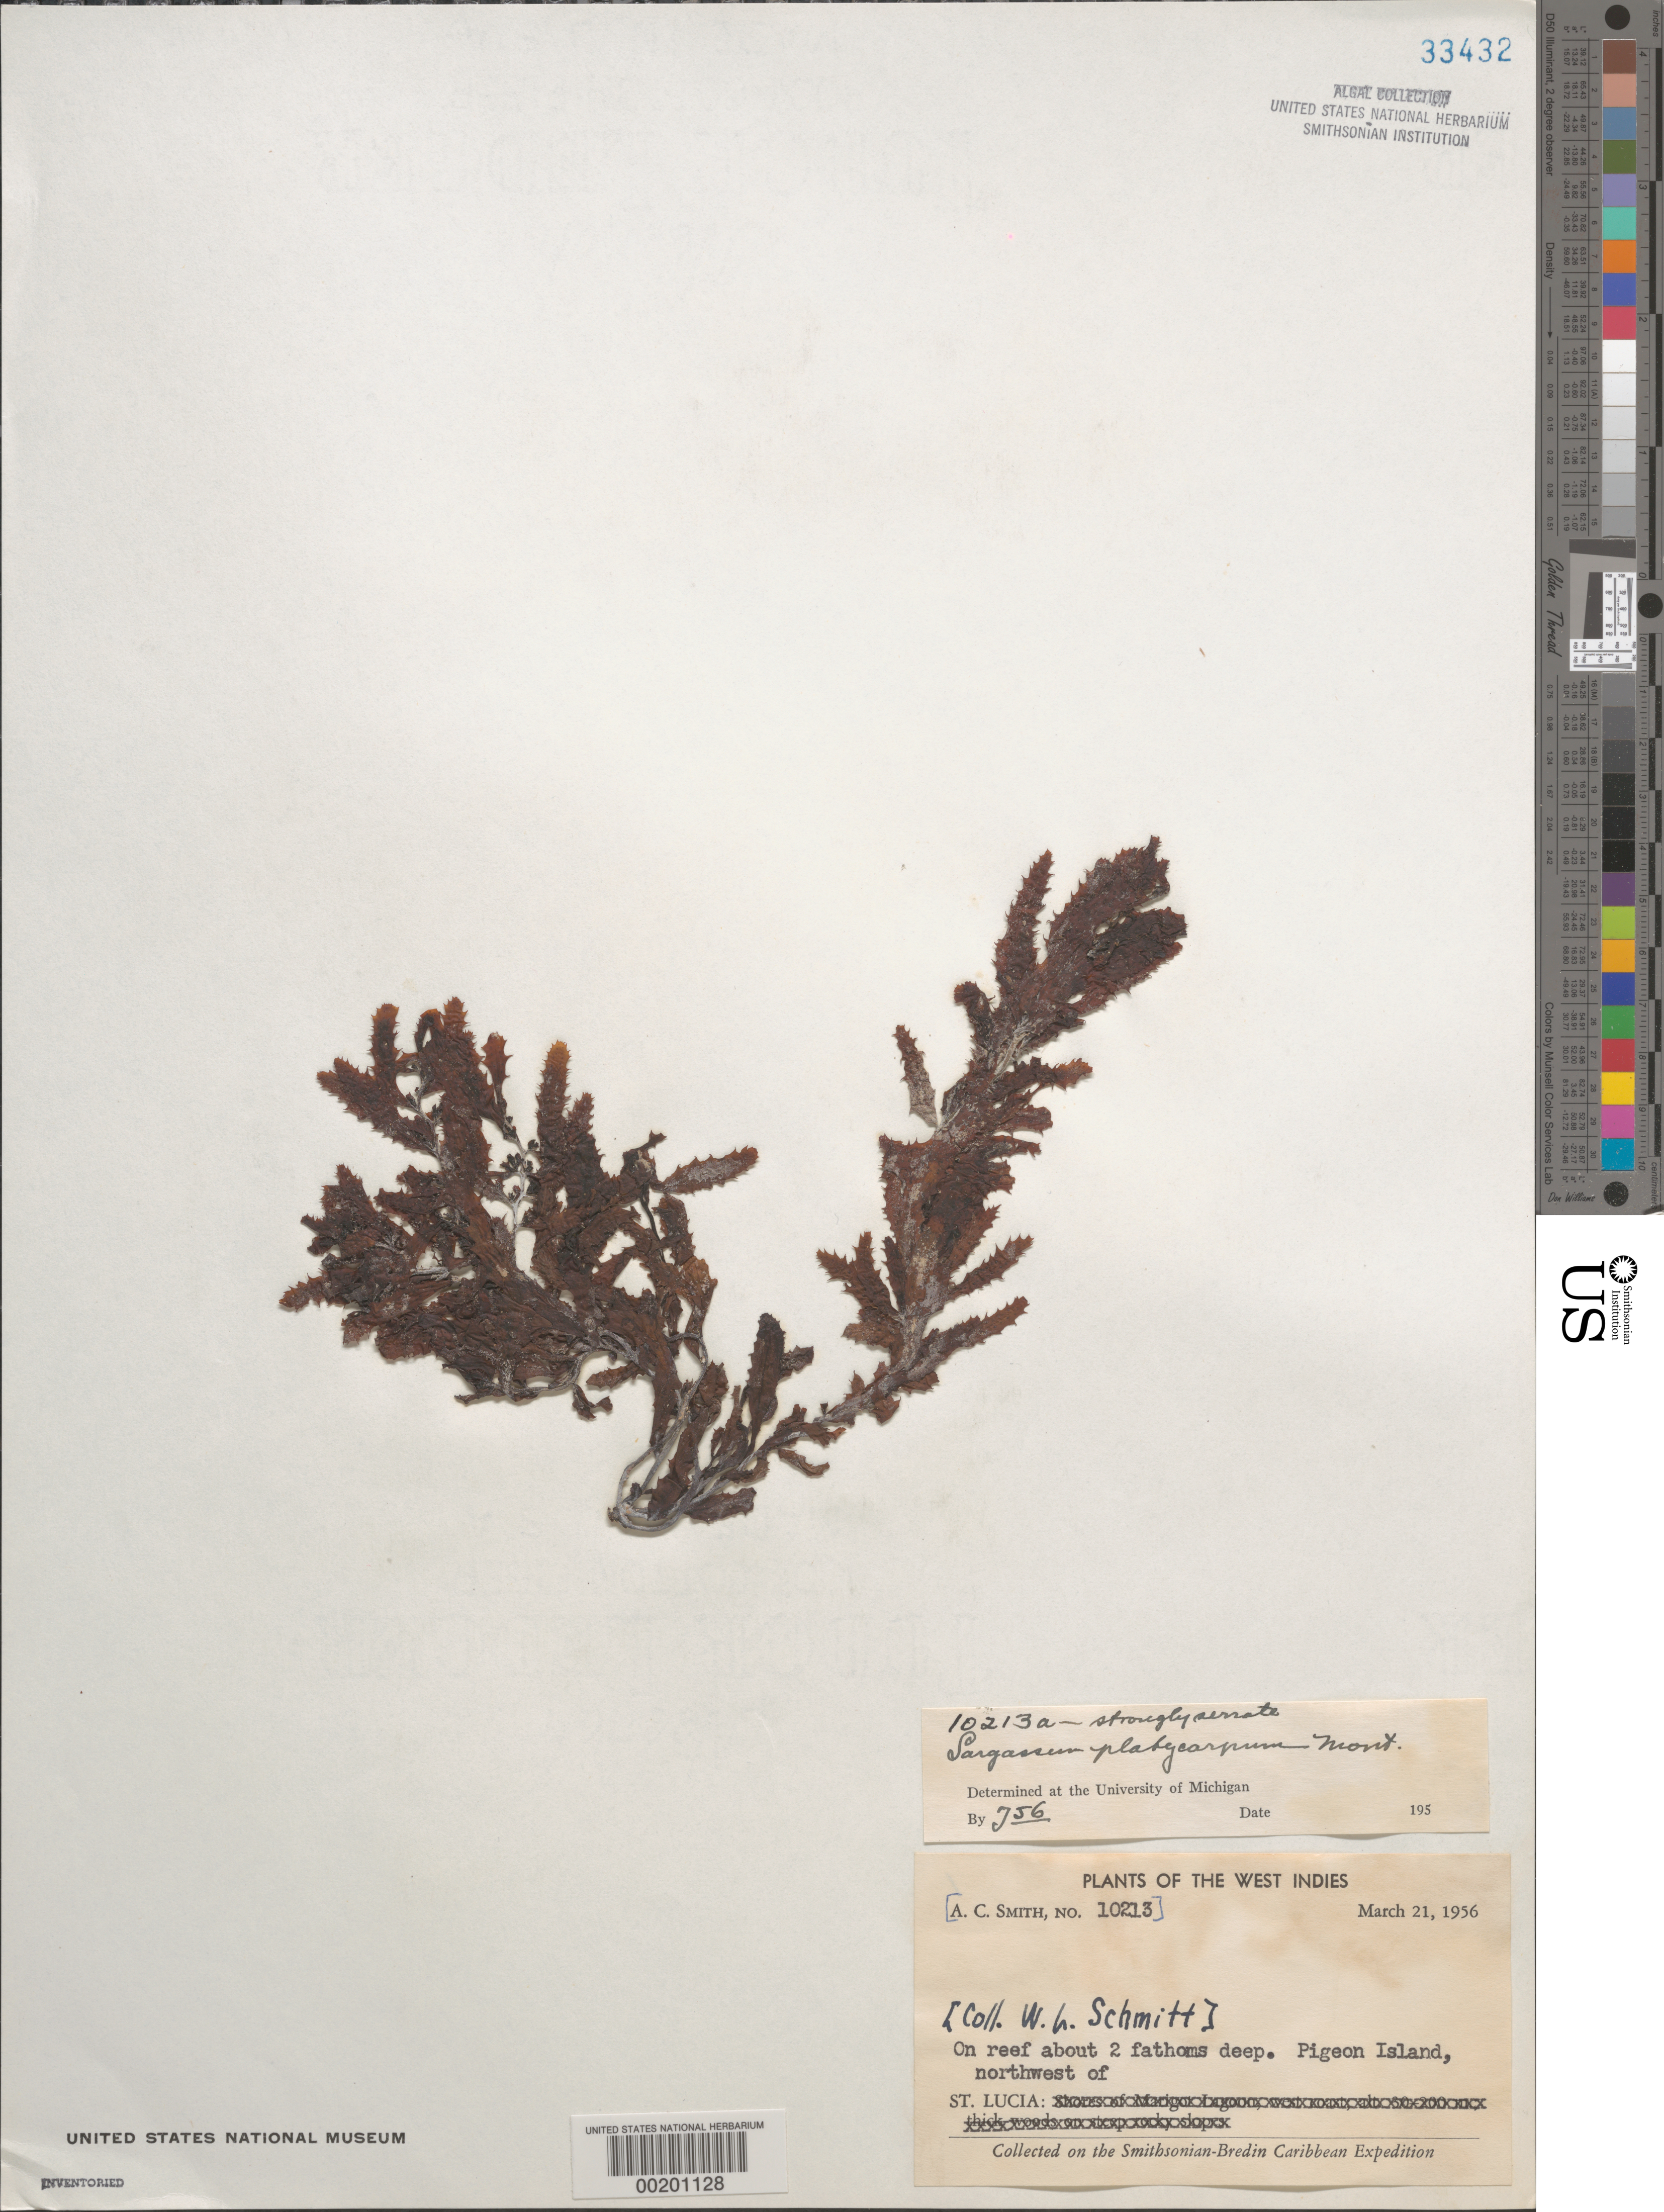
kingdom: Chromista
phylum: Ochrophyta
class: Phaeophyceae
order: Fucales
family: Sargassaceae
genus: Sargassum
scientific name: Sargassum platycarpum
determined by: Taylor, William R.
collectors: W. Smith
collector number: Ac Smith 10213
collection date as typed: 21 Mar 1956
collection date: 1956-03-21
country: St. Lucia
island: Pigeon Island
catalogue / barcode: US 33432